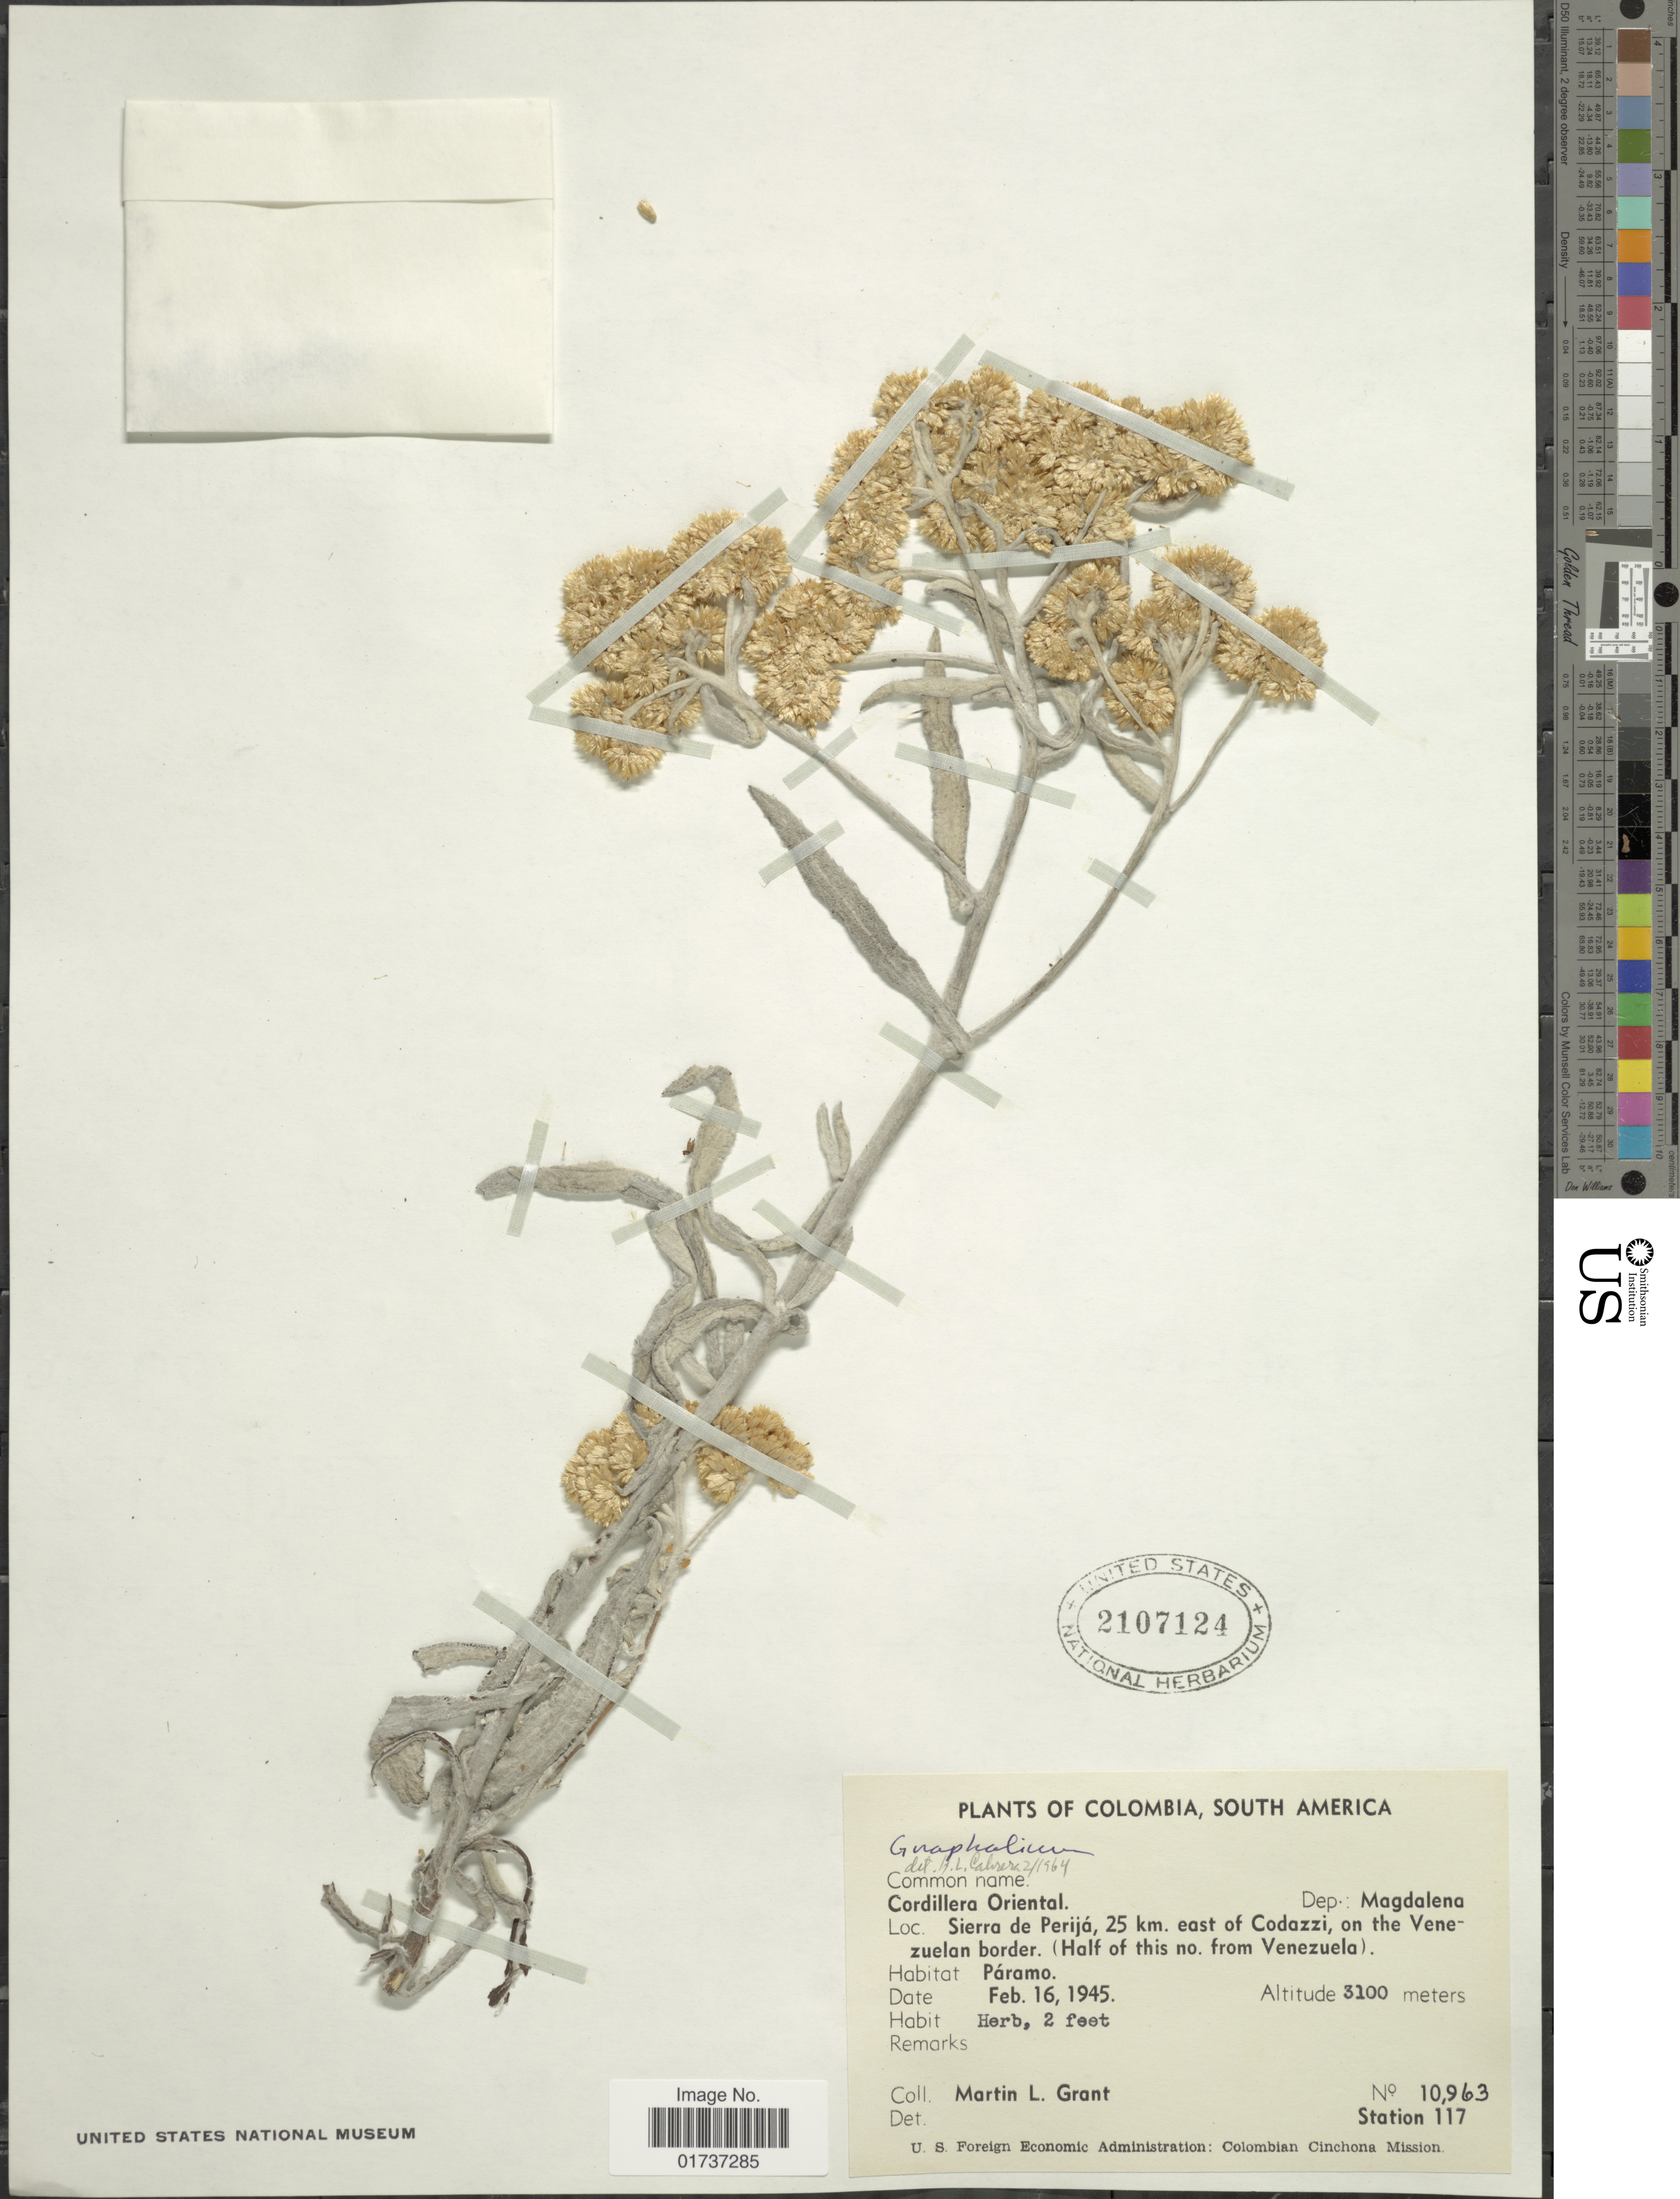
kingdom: Plantae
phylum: Tracheophyta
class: Magnoliopsida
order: Asterales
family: Asteraceae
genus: Gnaphalium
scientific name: Gnaphalium sp.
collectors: M. L. Grant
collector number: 10963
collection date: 1945-02-16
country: Colombia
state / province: Magdalena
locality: Cordillera Oriental, Sierra de Perijá, 25 km. east of Codazzi, on the Venezuelan border (Half of this no from Venezuela) Páramo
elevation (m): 3100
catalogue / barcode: US 2107124